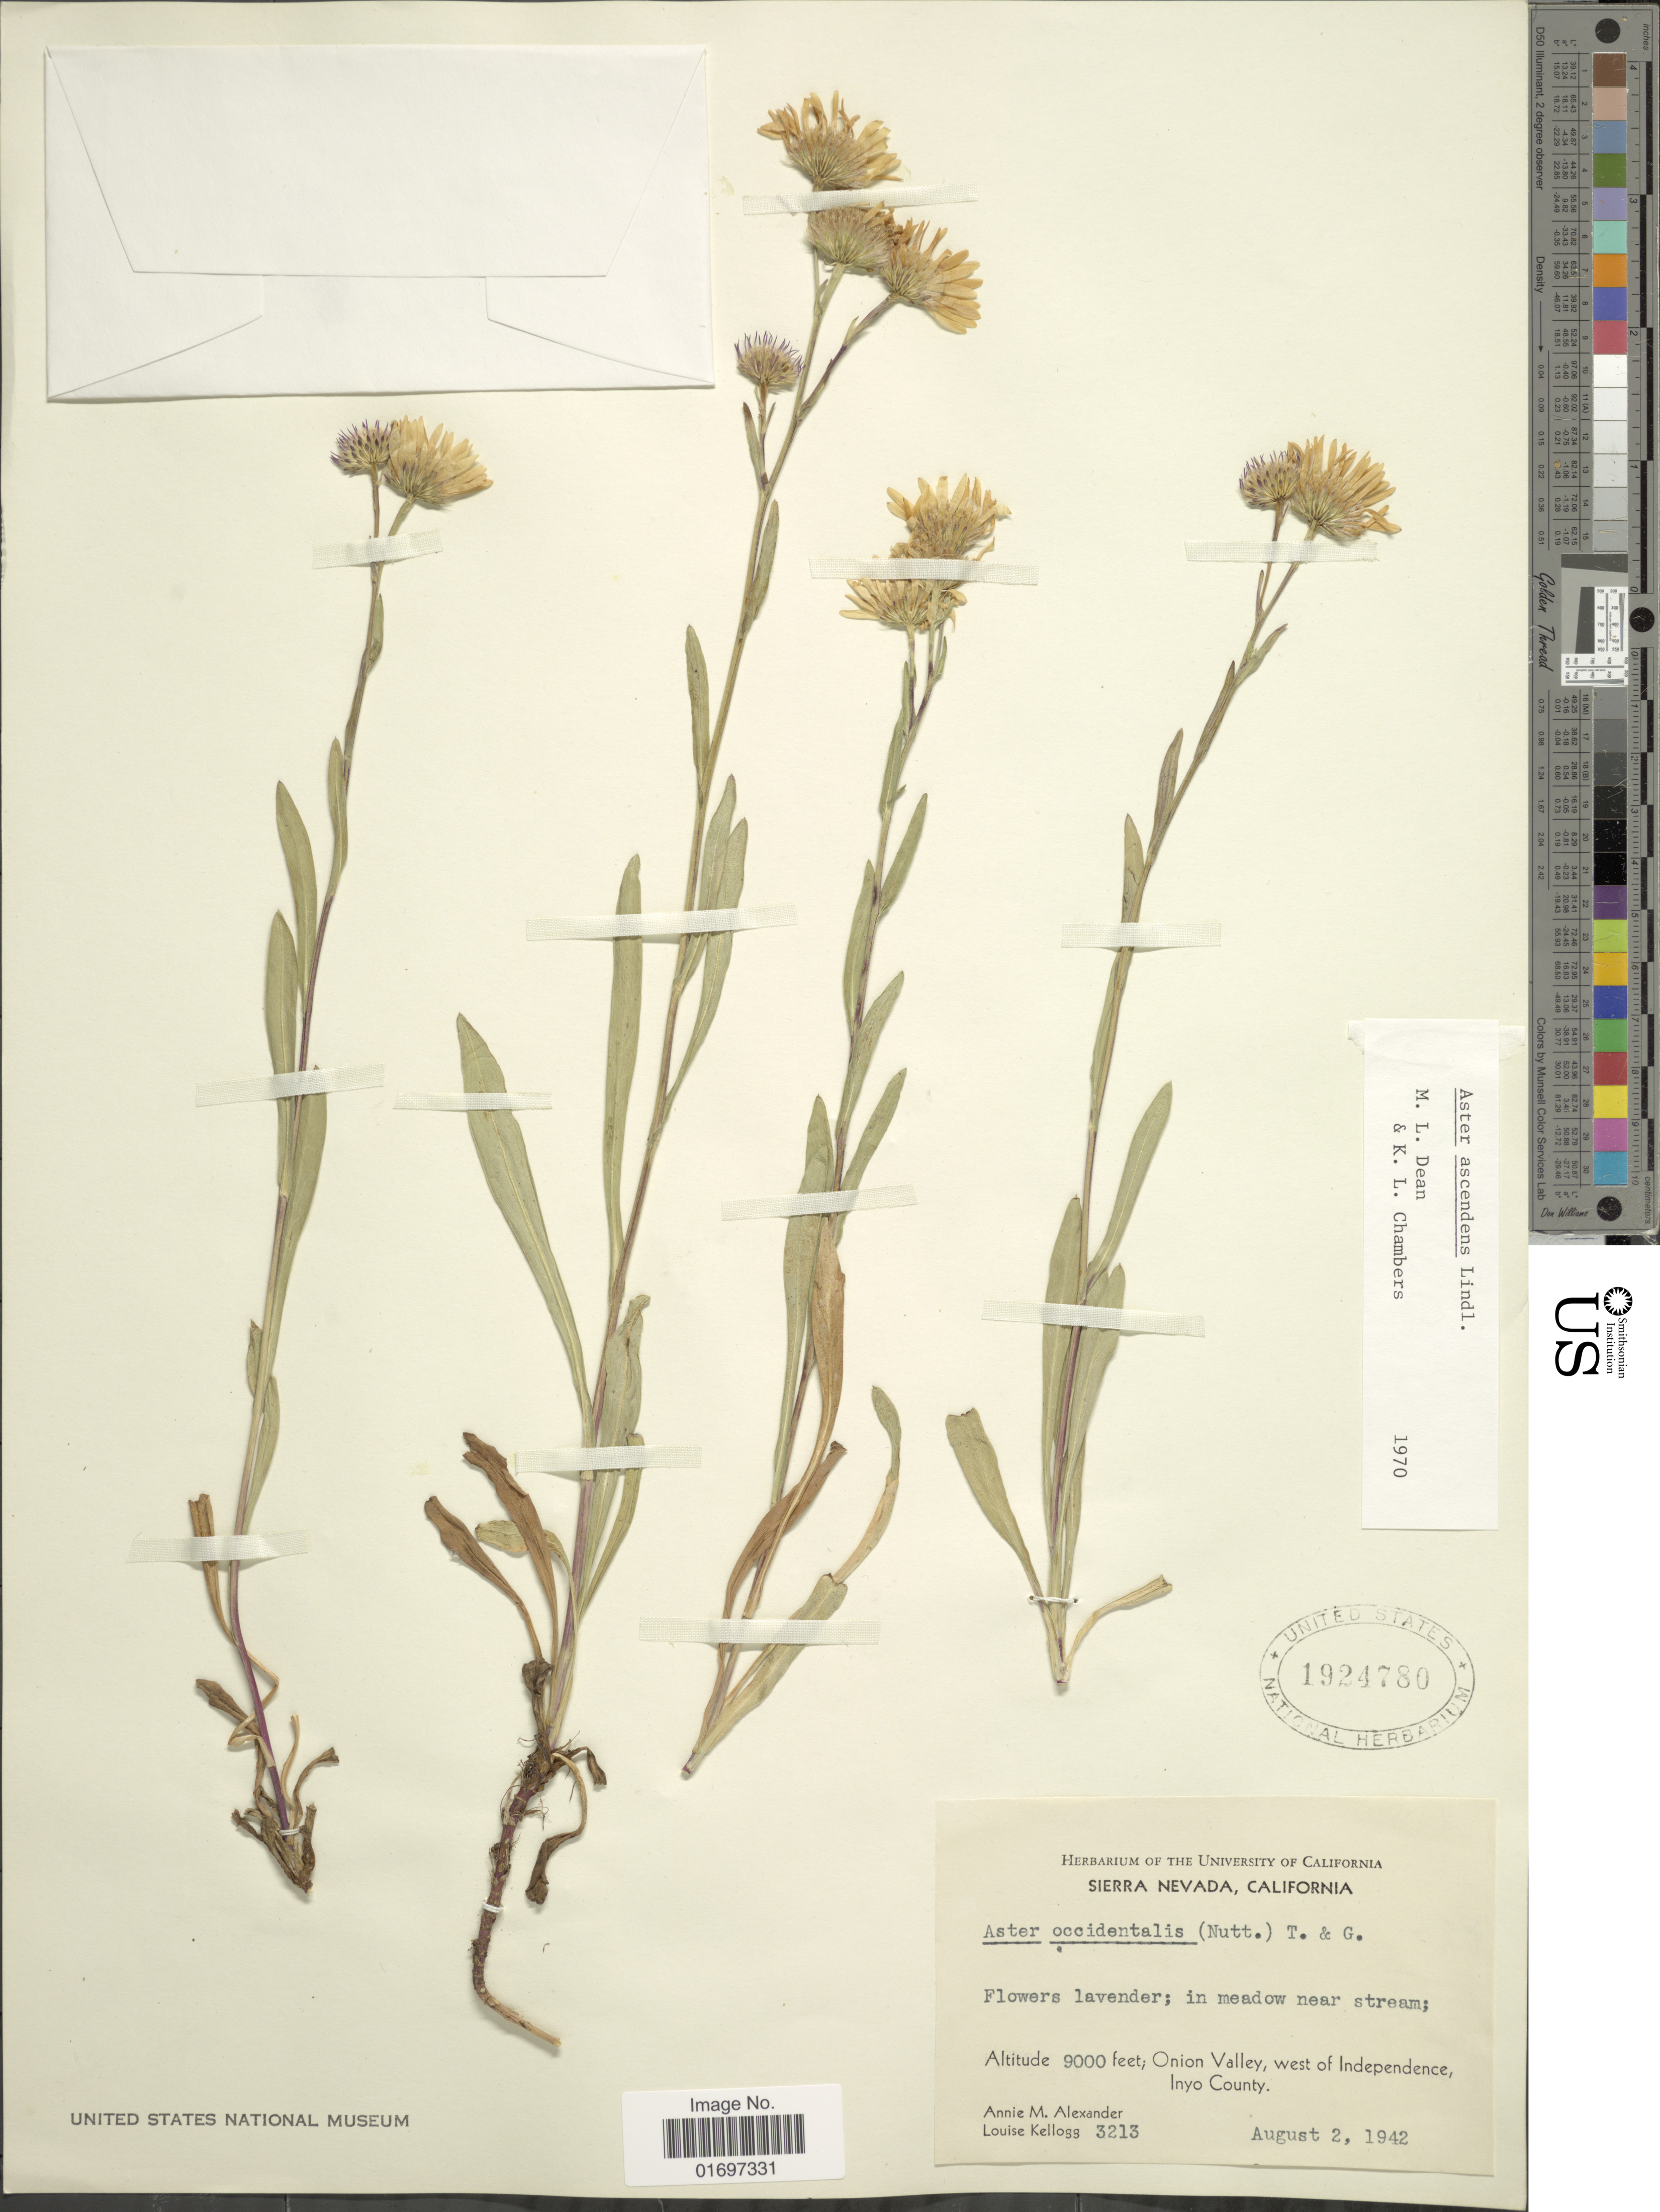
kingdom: Plantae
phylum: Tracheophyta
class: Magnoliopsida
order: Asterales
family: Asteraceae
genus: Symphyotrichum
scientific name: Symphyotrichum ascendens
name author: (Lindl.) G.L. Nesom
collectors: A. M. Alexander & L. Kellogg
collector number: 3213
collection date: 1942-08-02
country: United States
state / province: California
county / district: Inyo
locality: Sierra Nevada, California. Onion Valley, west of Independence, Inyo County.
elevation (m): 2743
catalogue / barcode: US 1924780